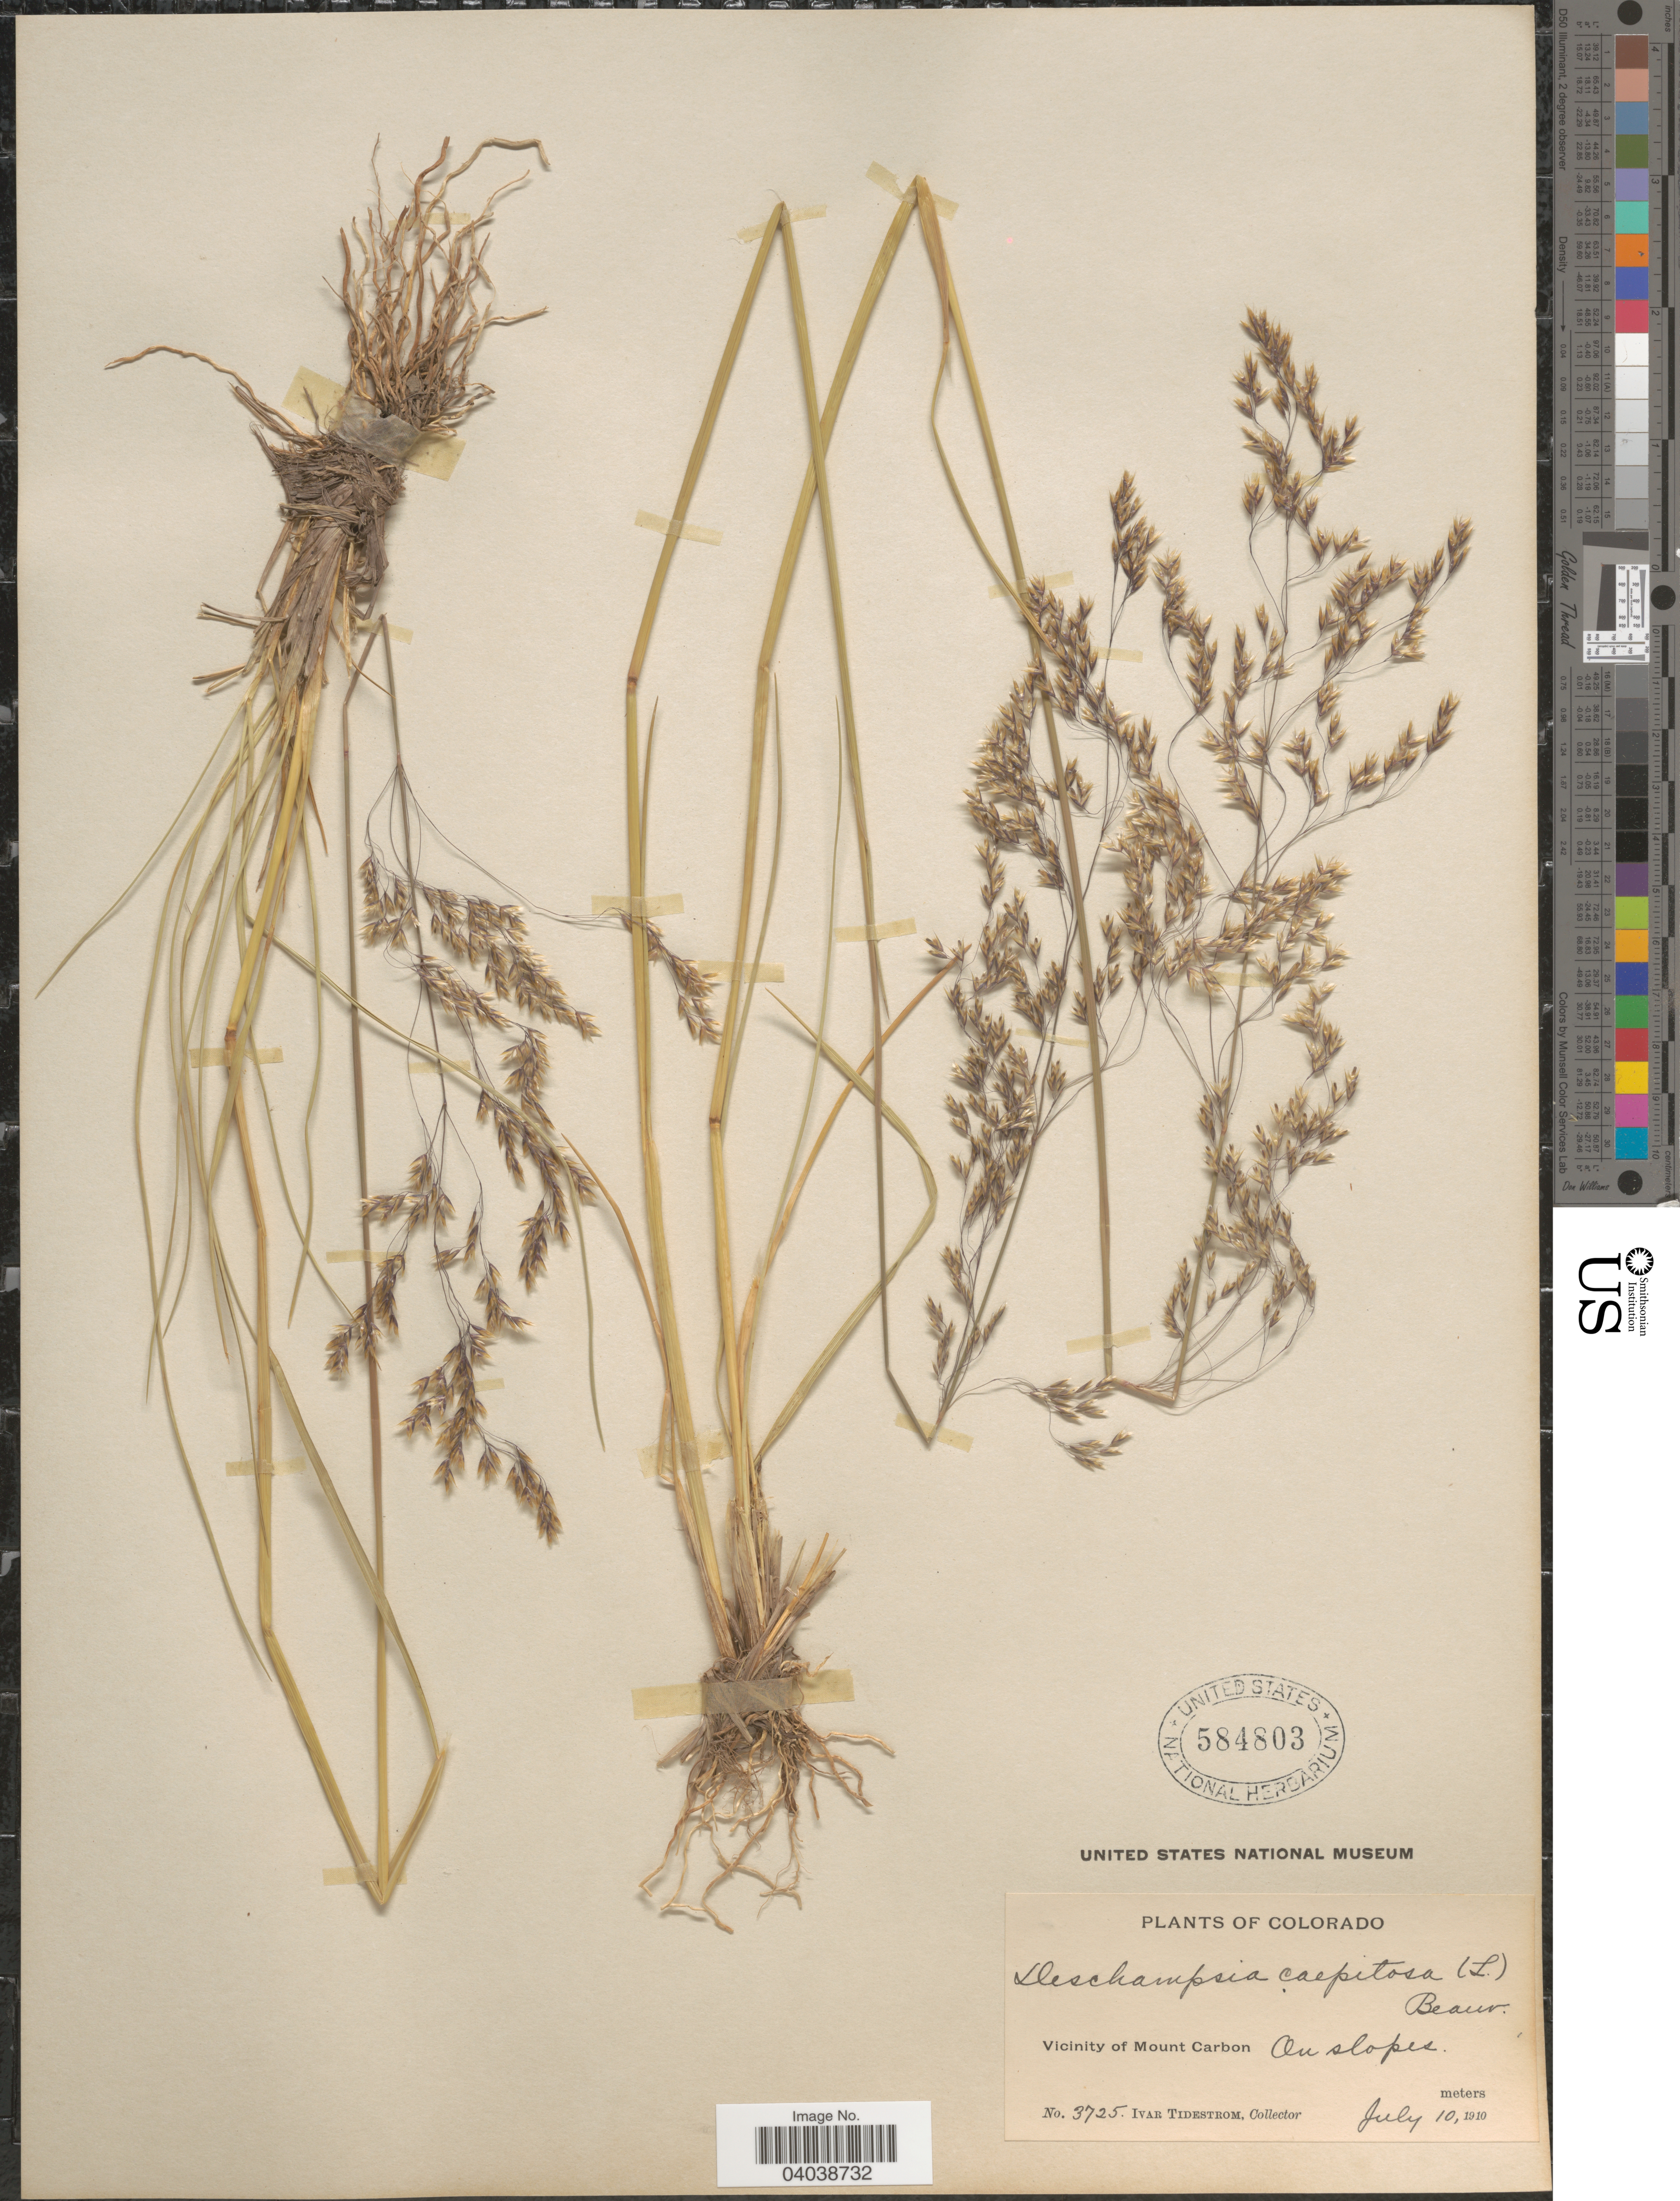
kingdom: Plantae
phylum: Tracheophyta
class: Liliopsida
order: Poales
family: Poaceae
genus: Deschampsia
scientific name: Deschampsia cespitosa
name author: (L.) P. Beauv.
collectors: I. F. Tidestrom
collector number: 3725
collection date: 1910-07-10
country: United States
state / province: Colorado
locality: Vicinity of Mount Carbon. On slopes.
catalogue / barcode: US 584803